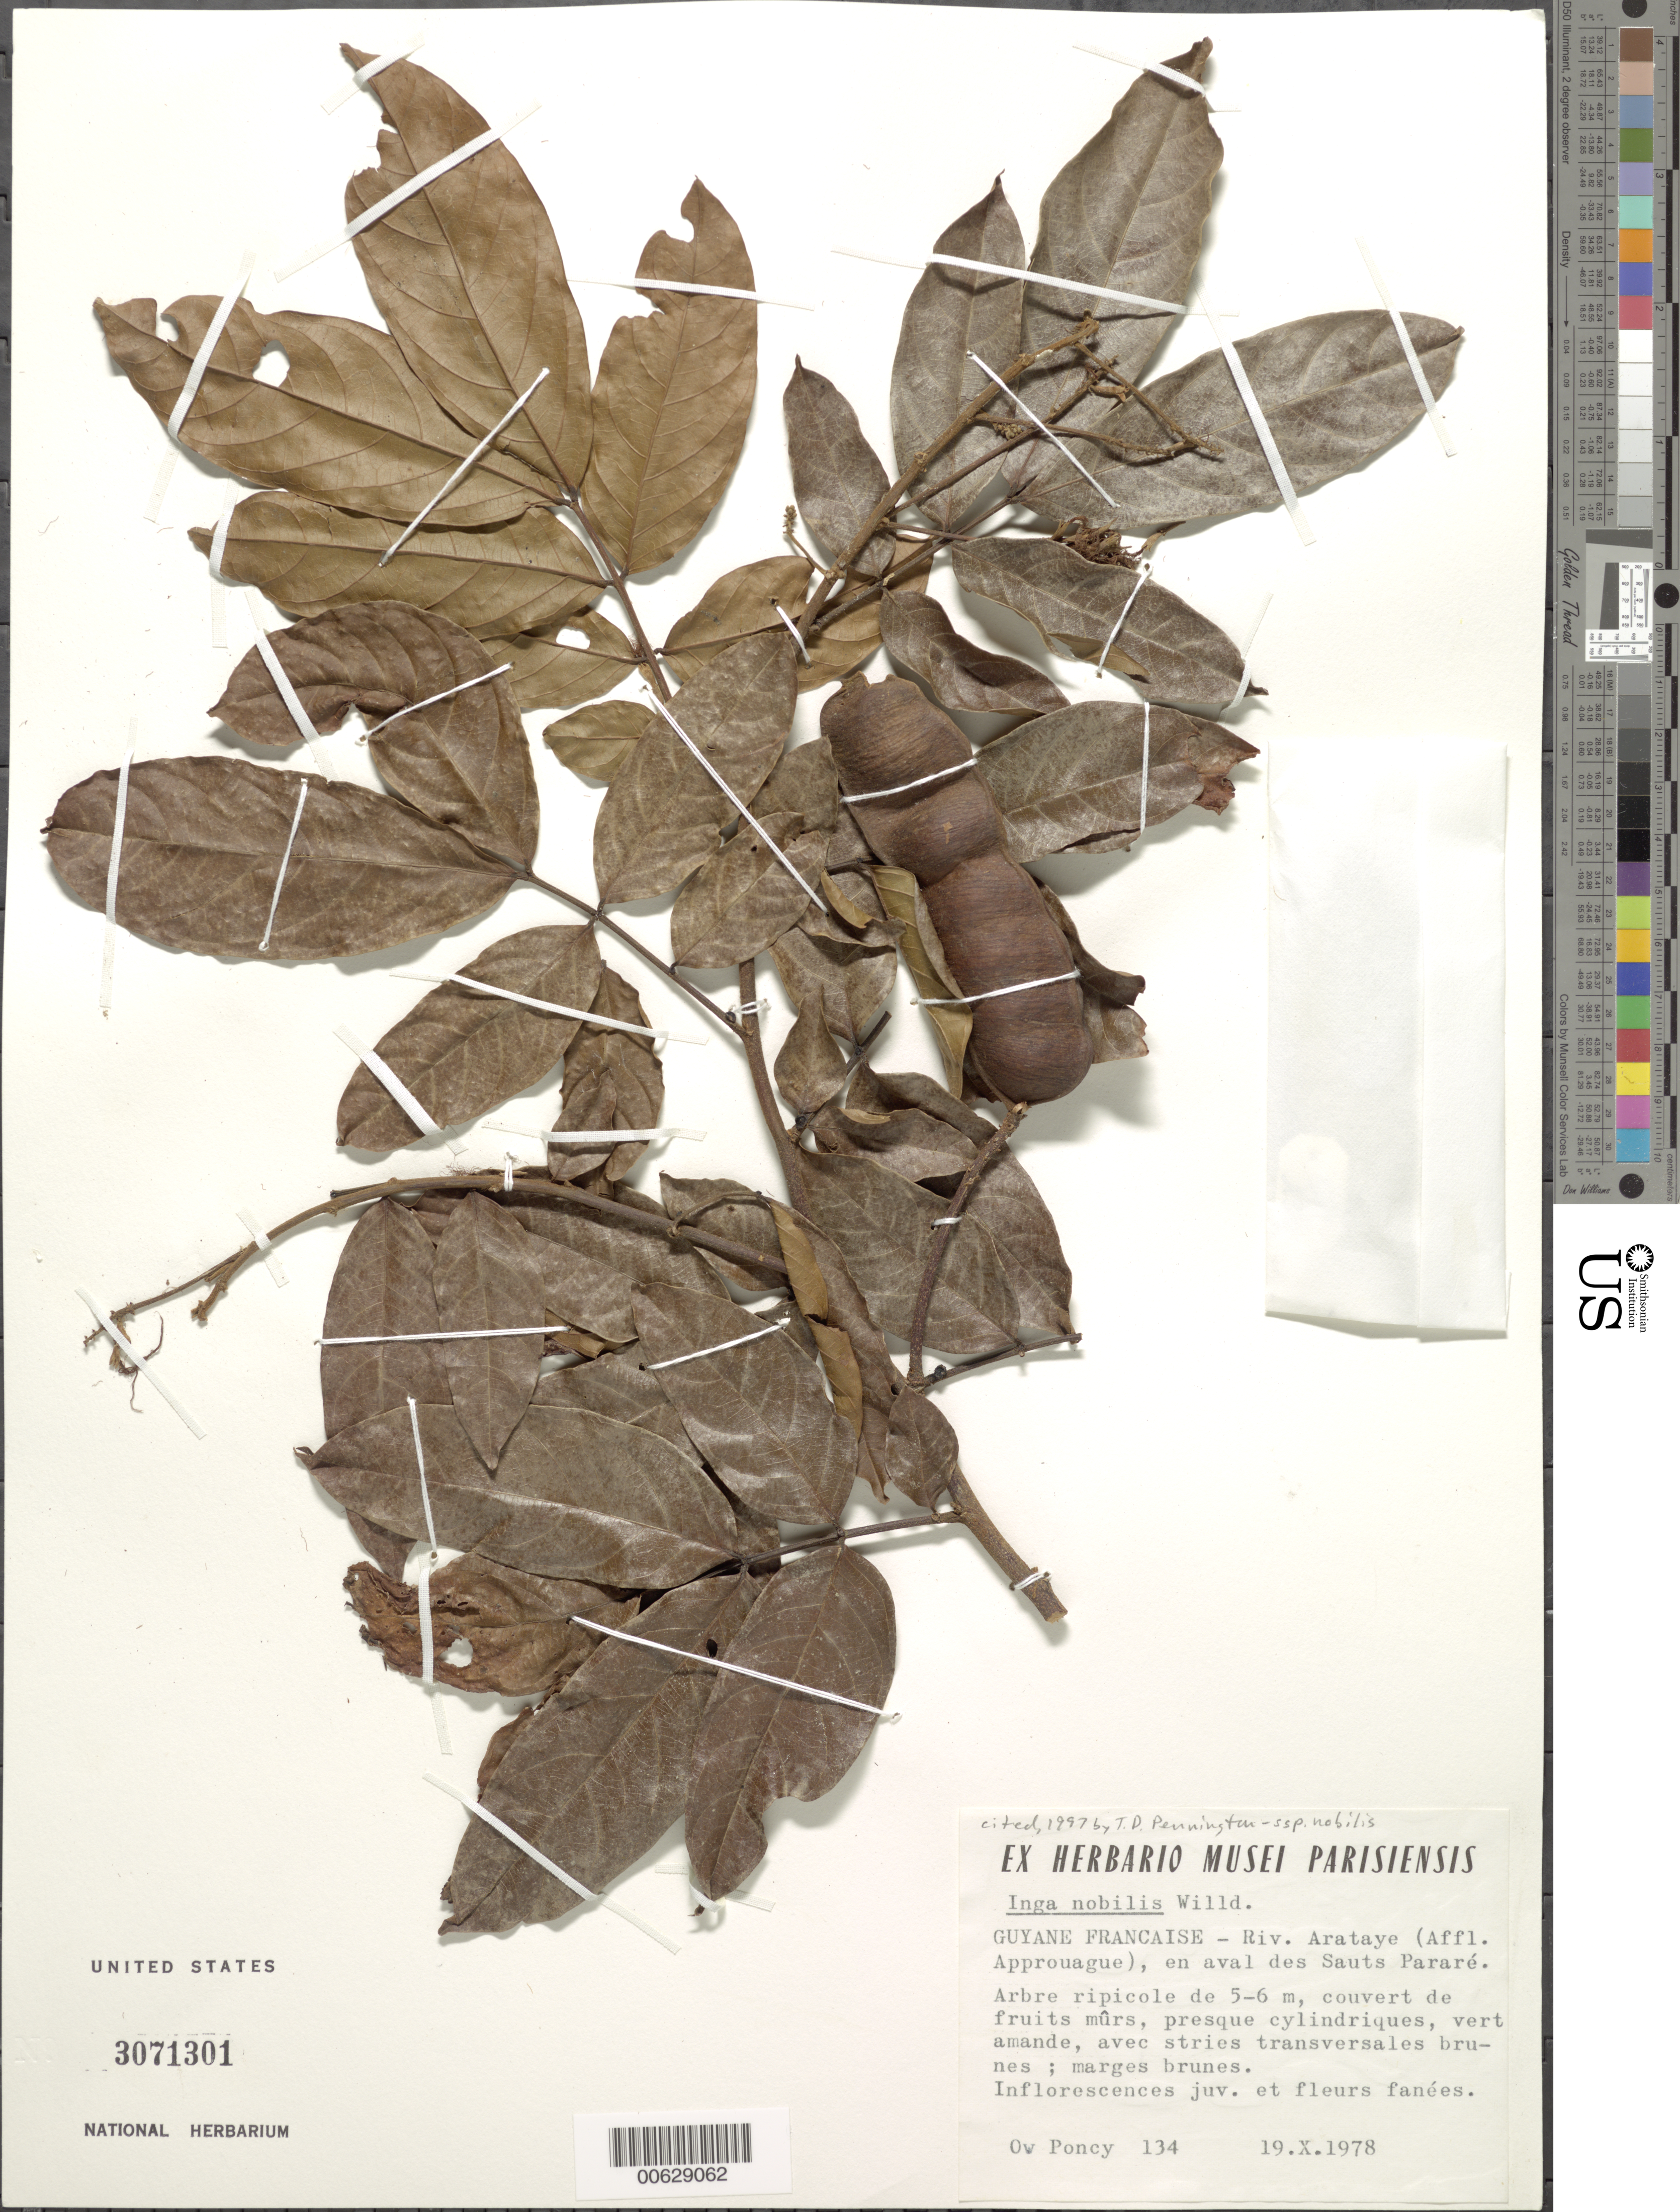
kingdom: Plantae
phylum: Tracheophyta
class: Magnoliopsida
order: Fabales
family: Fabaceae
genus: Inga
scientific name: Inga nobilis subsp. nobilis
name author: Willd.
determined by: Pennington, T. D., (K)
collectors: O. Poncy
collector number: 134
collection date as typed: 19-Oct-78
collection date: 1978-10-19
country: French Guiana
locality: Rivière Arataye (affluent de l'Approuague), saut Pararé, downstream of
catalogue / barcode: US 3071301